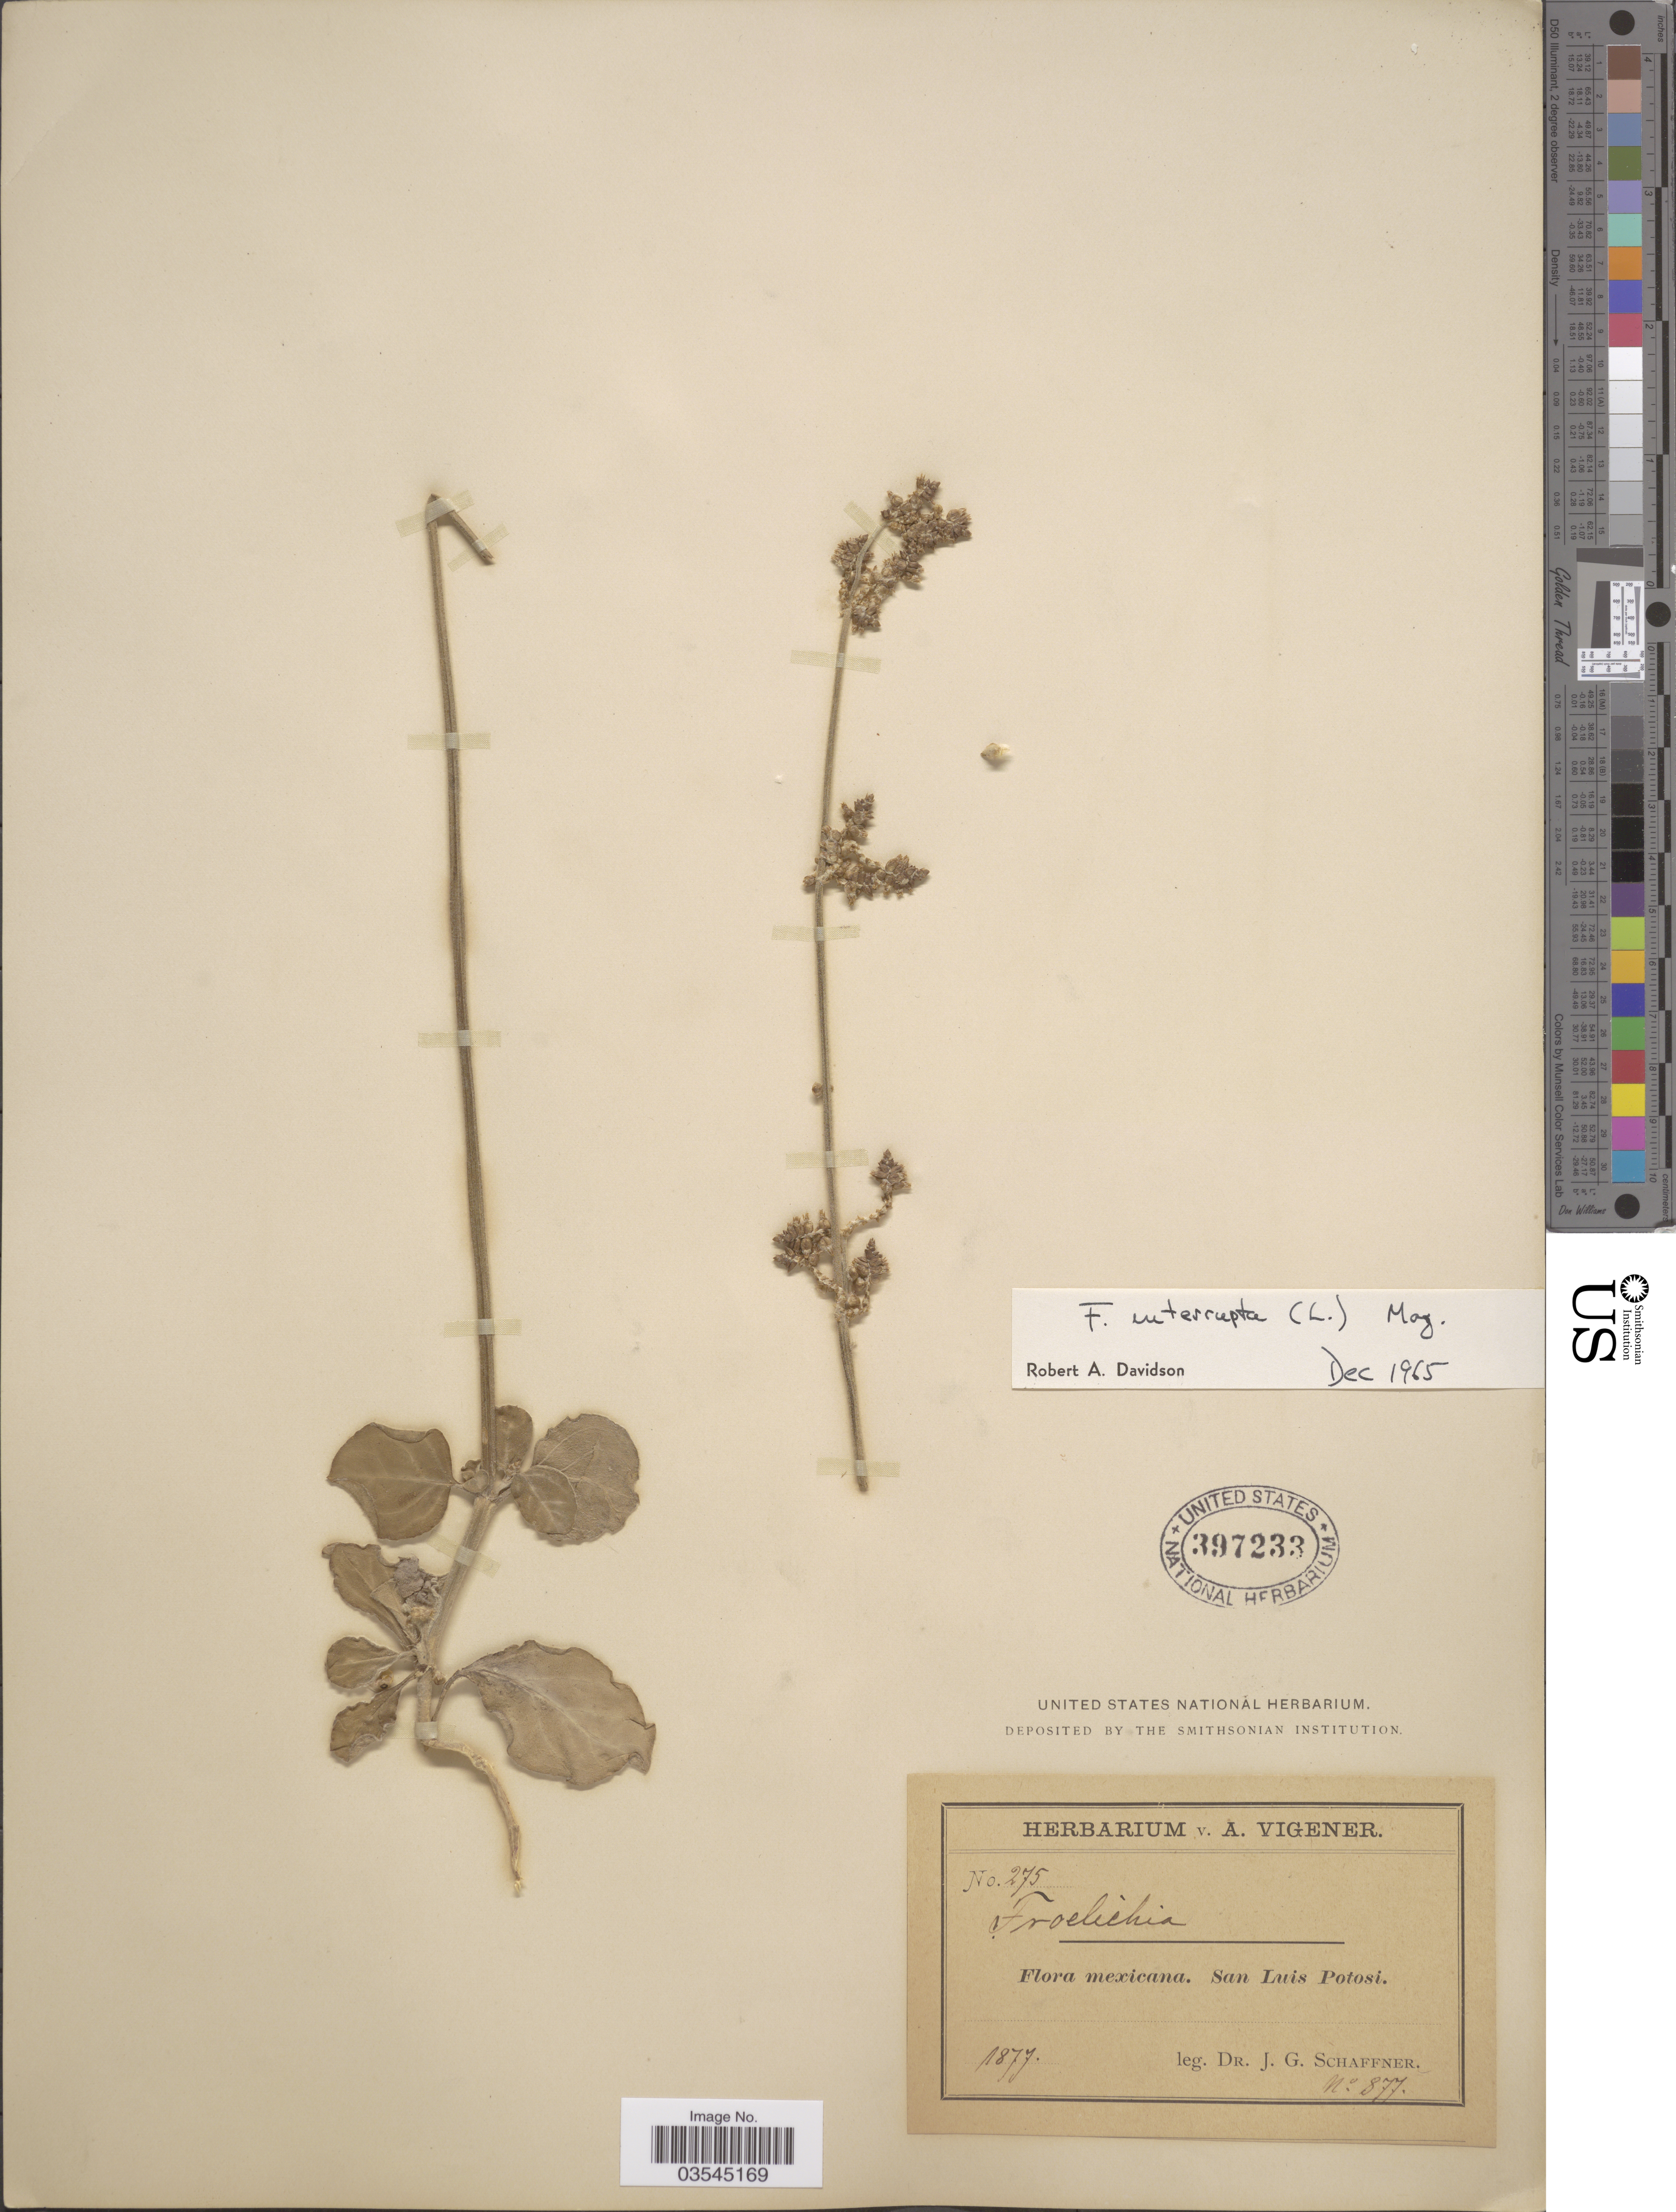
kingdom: Plantae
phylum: Tracheophyta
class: Magnoliopsida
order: Caryophyllales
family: Amaranthaceae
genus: Froelichia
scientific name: Froelichia interrupta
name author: (L.) Moq.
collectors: J. G. Schaffner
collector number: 877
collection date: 1877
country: Argentina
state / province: San Luis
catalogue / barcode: US 397233